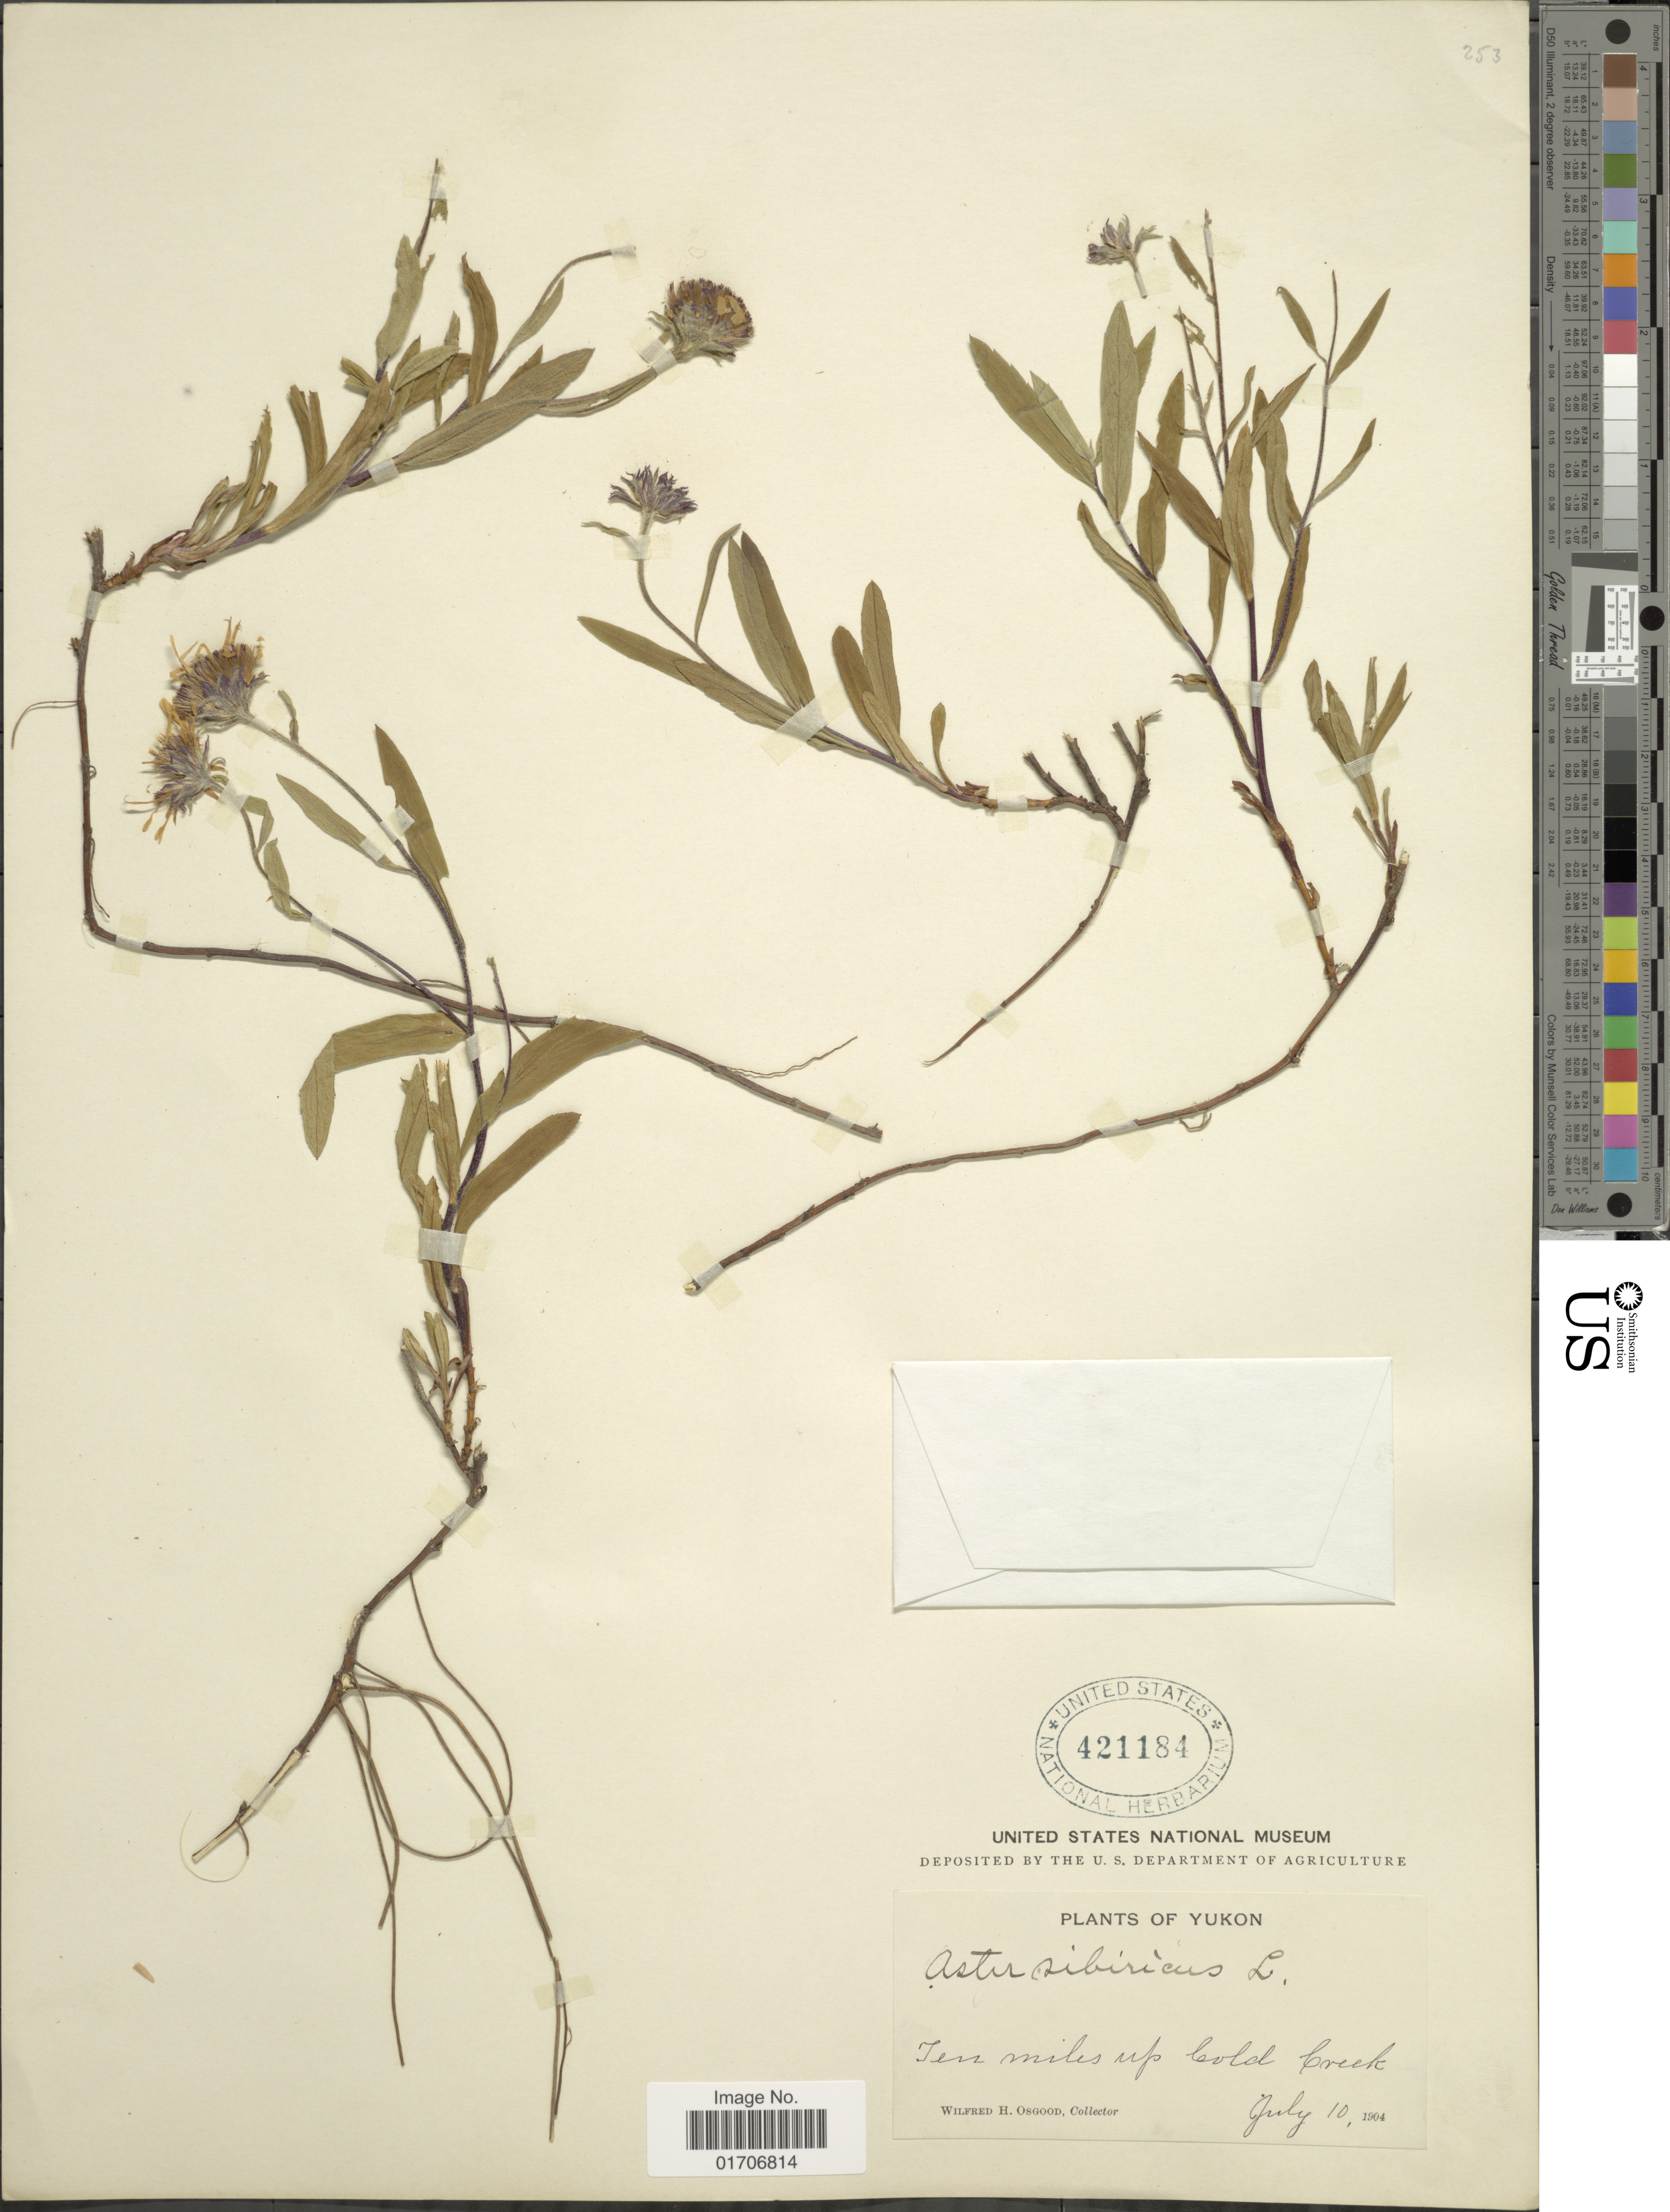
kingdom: Plantae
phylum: Tracheophyta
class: Magnoliopsida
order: Asterales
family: Asteraceae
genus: Eurybia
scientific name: Eurybia sibirica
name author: (L.) G.L. Nesom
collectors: W. Osgood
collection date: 1904-07-10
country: Canada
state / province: Yukon Territory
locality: Yukon. Ten miles up Cold Creek.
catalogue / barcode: US 421184